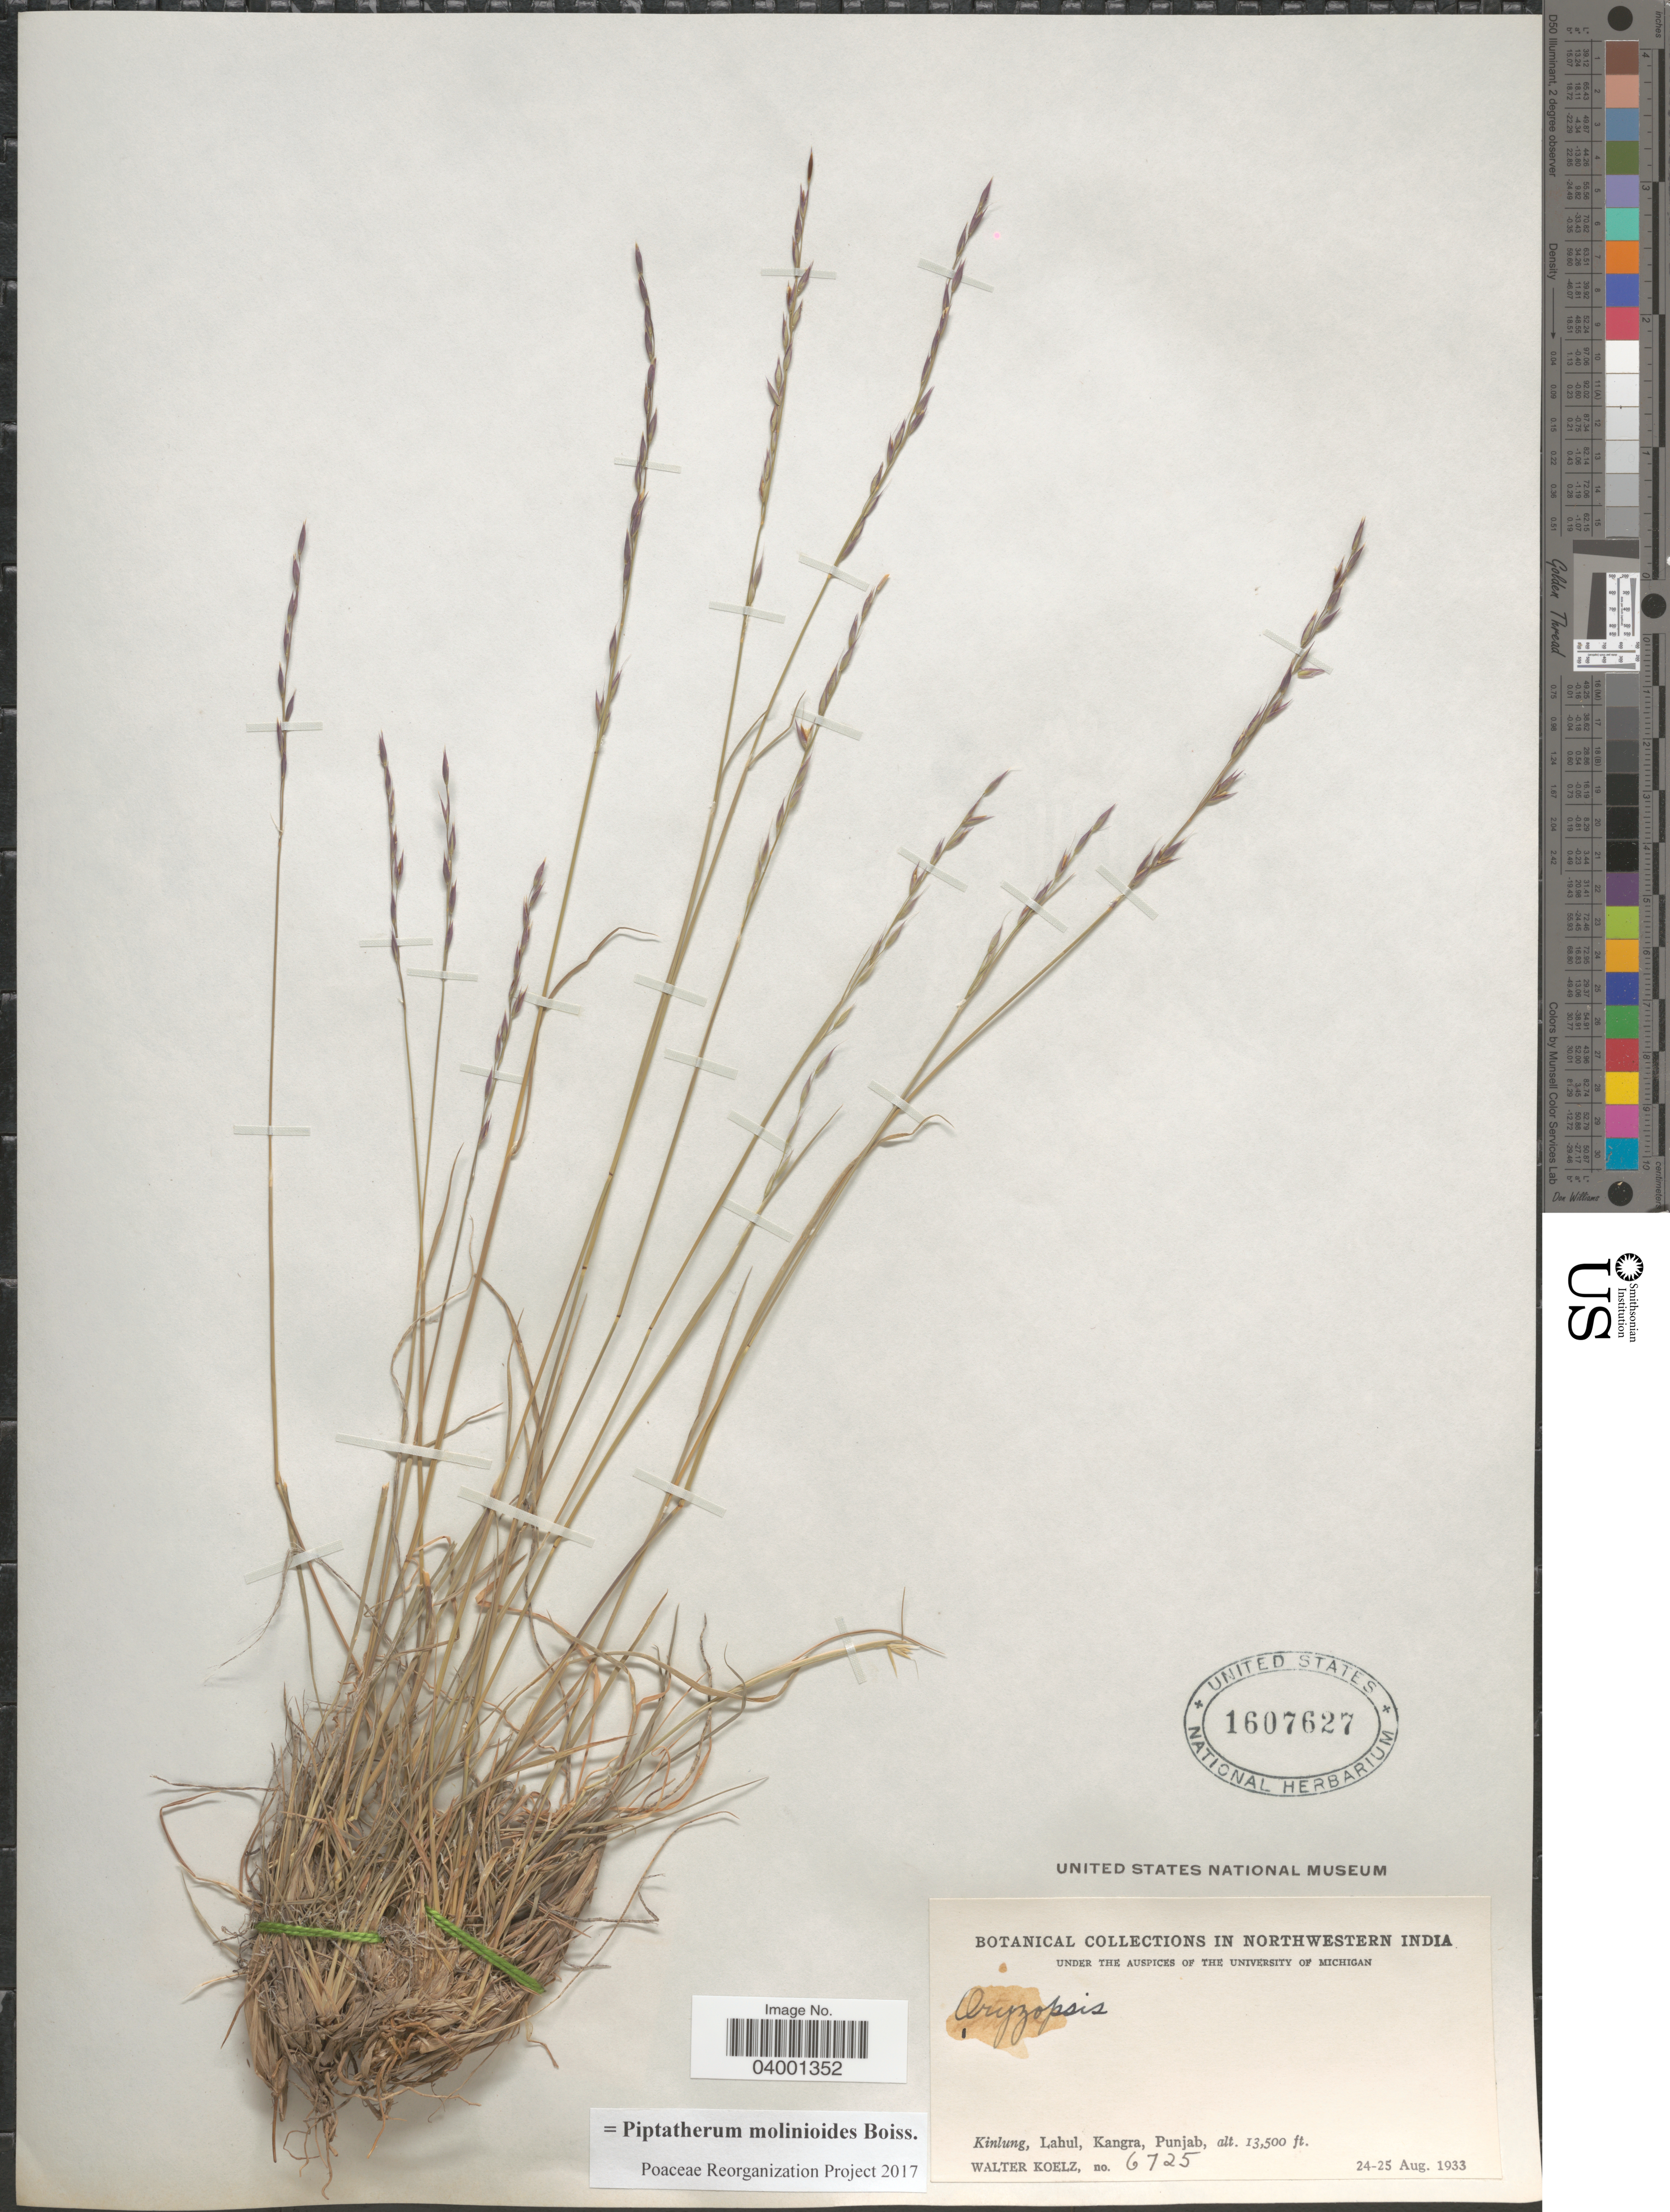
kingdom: Plantae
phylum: Tracheophyta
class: Liliopsida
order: Poales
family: Poaceae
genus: Piptatherum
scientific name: Piptatherum molinioides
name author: Boiss.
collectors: W. N. Koelz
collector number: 6725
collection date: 1933-08-24/1933-08-25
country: India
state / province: Punjab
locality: In Northwestern India. Kinlung, Lahul, Kangra.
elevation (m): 4115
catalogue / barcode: US 1607627